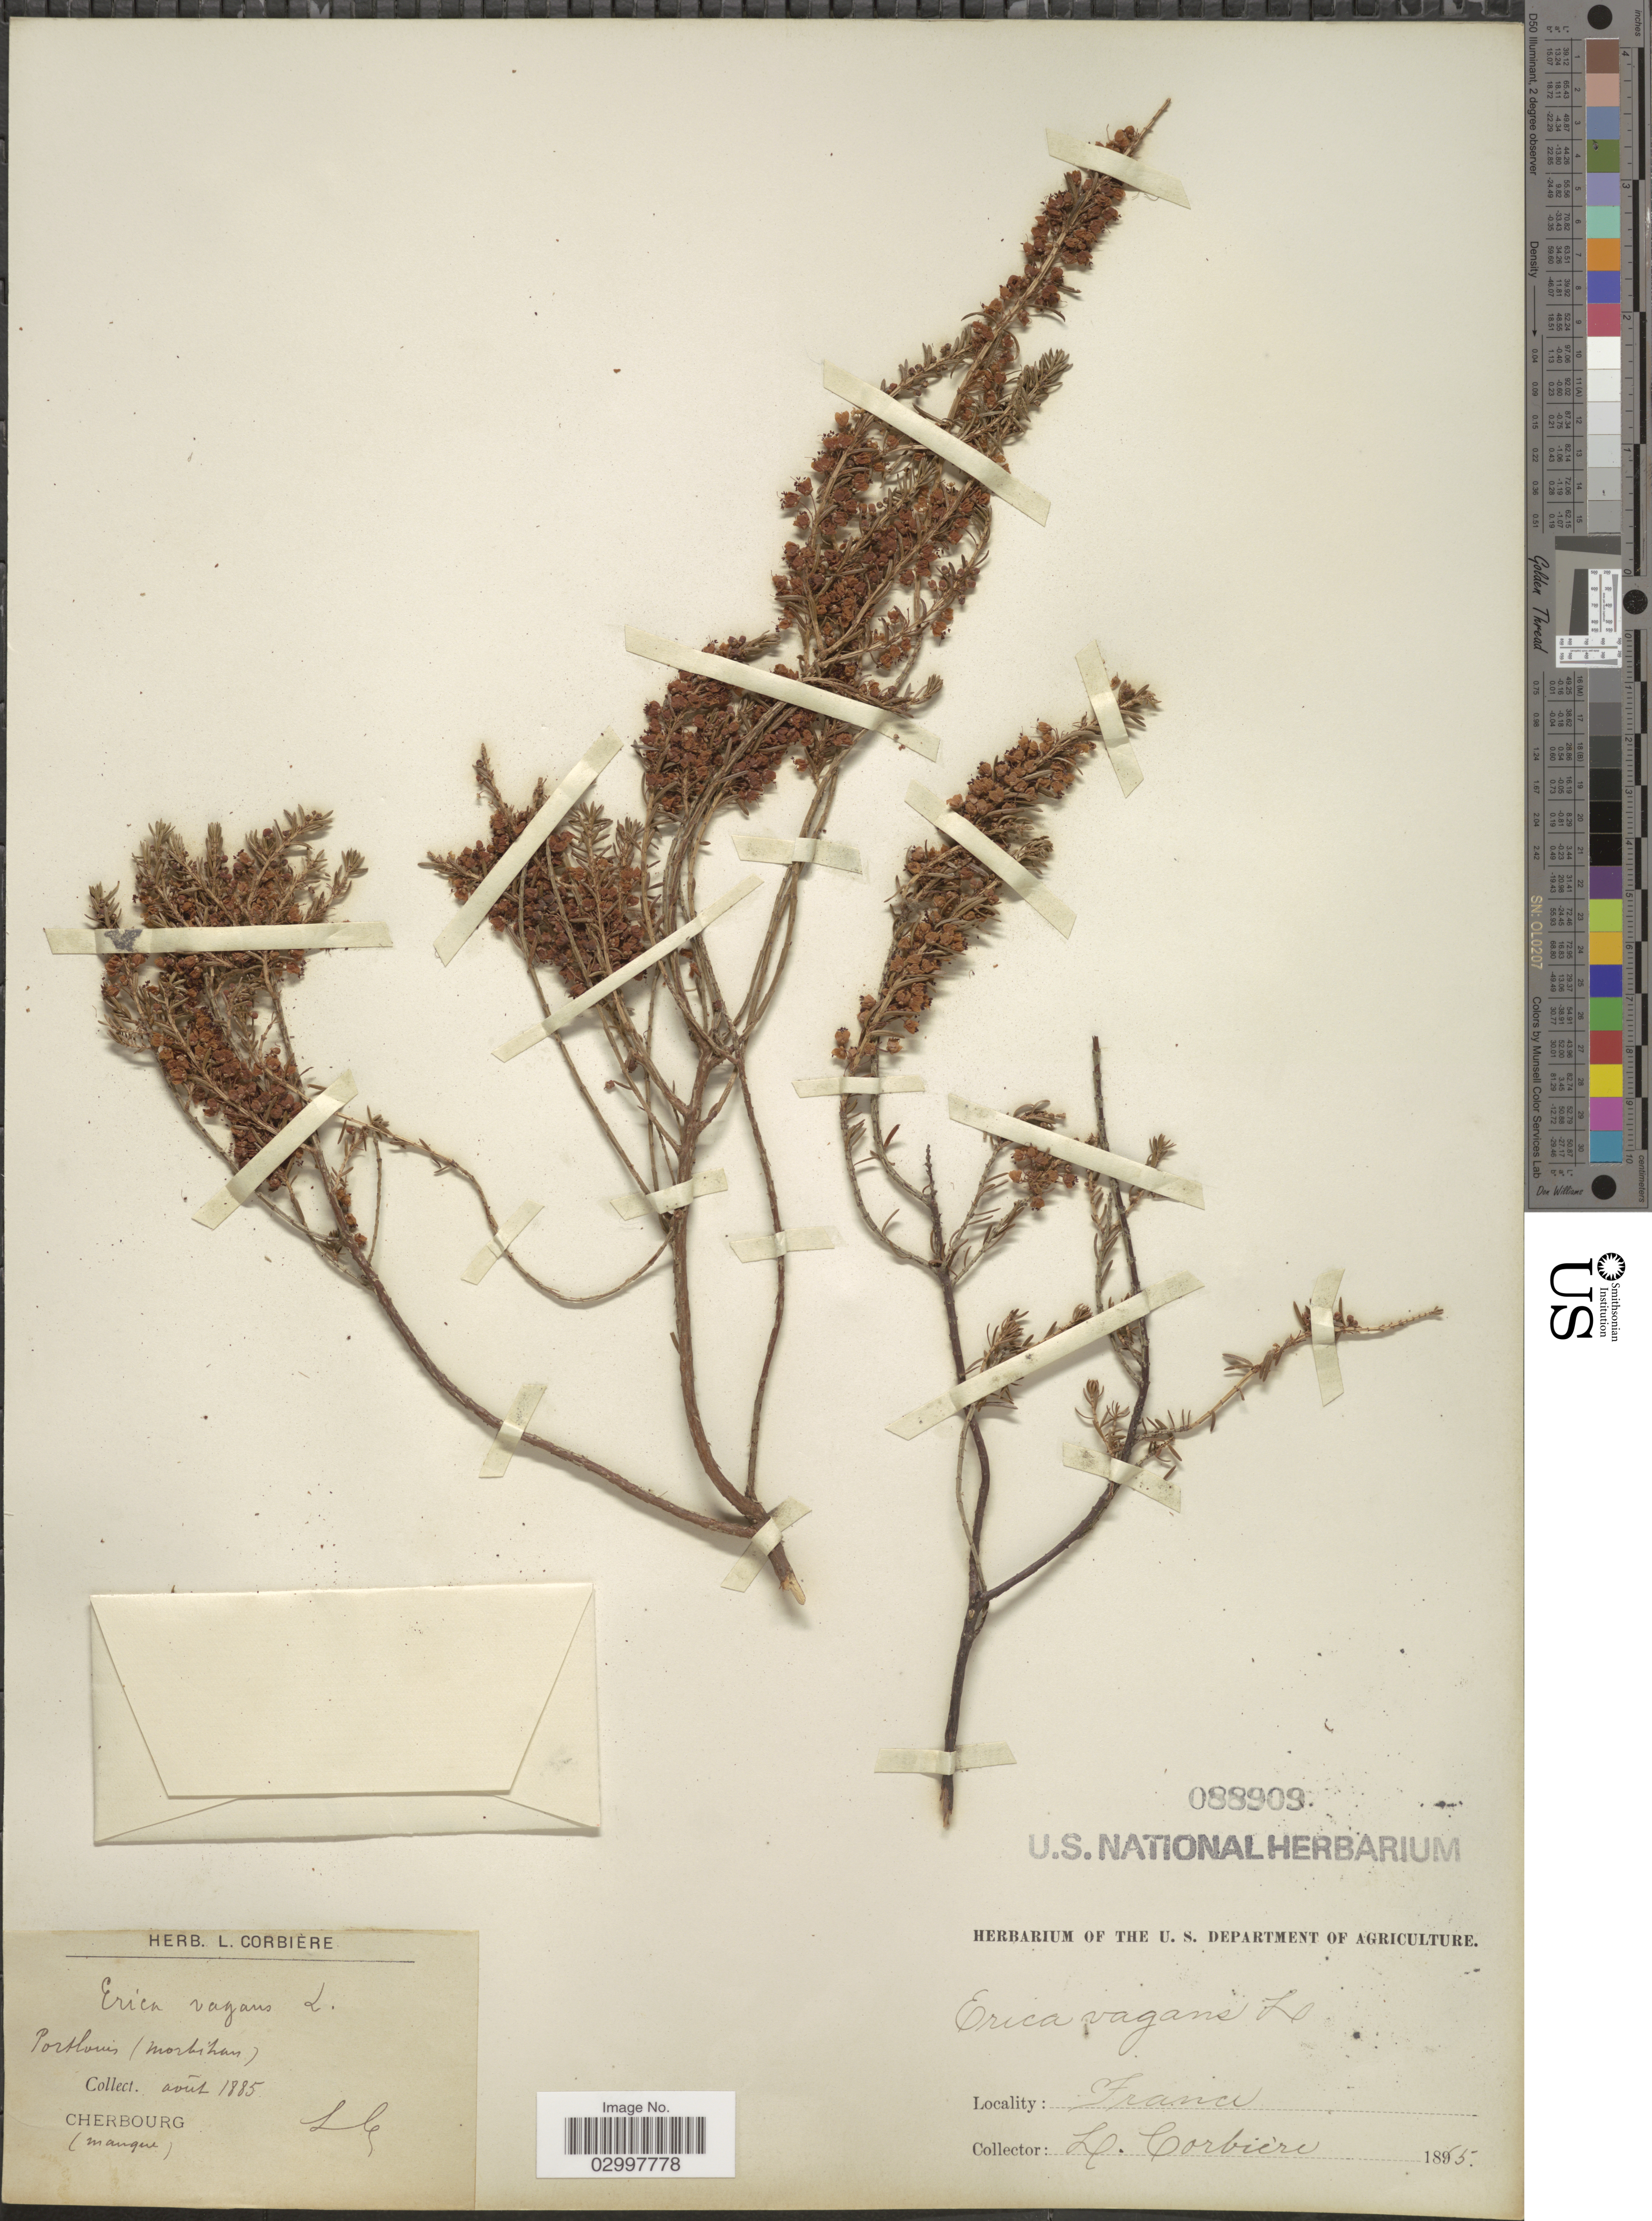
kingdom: Plantae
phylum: Tracheophyta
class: Magnoliopsida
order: Ericales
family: Ericaceae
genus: Erica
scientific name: Erica vagans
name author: L.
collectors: L. Corbière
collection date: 1885-08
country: France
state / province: Bretagne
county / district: Morbihan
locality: Portlouis (Morbihan). Cherbourg (mangere [interpreted]).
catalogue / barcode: US 88909